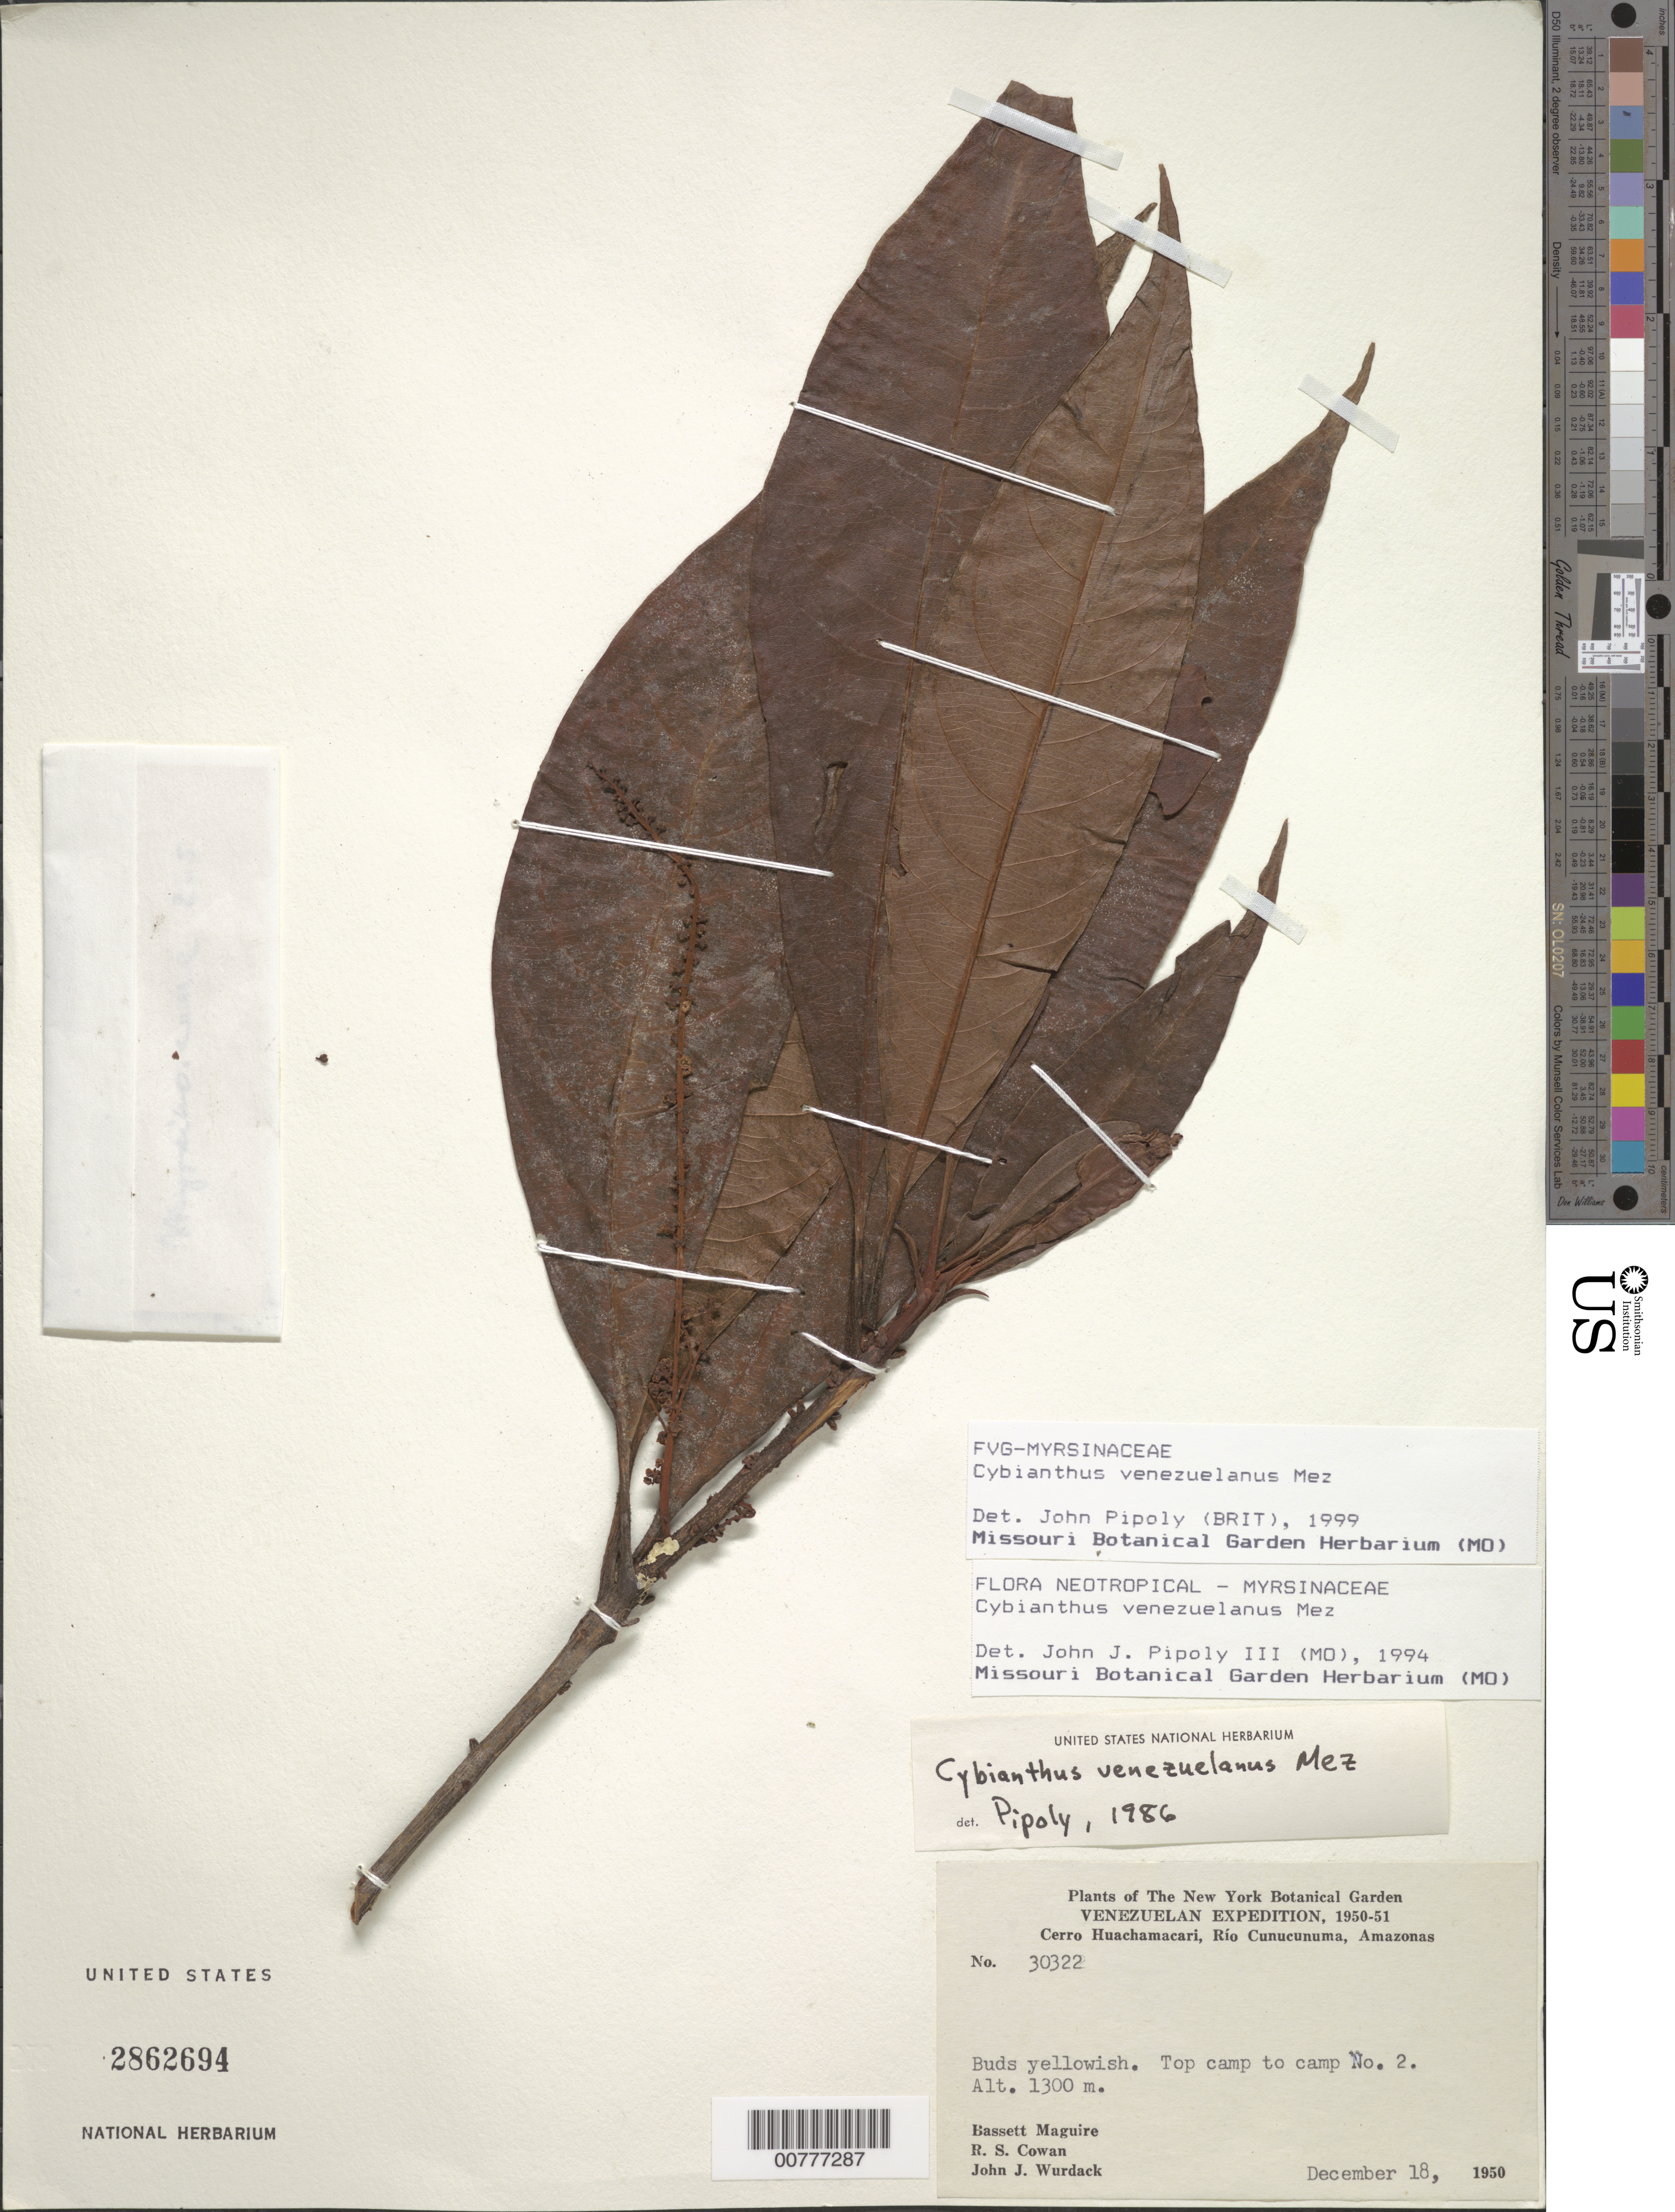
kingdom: Plantae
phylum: Tracheophyta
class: Magnoliopsida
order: Ericales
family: Primulaceae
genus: Cybianthus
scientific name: Cybianthus venezuelanus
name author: Mez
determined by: Pipoly, J. J., III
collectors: B. Maguire, R. S. Cowan & J. J. Wurdack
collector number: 30322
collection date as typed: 18-Dec-50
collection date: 1950-12-18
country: Venezuela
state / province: Amazonas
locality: Cerro Huachamacari, Río Cunucunuma, Top Camp to Camp II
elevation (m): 1300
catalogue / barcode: US 2862694